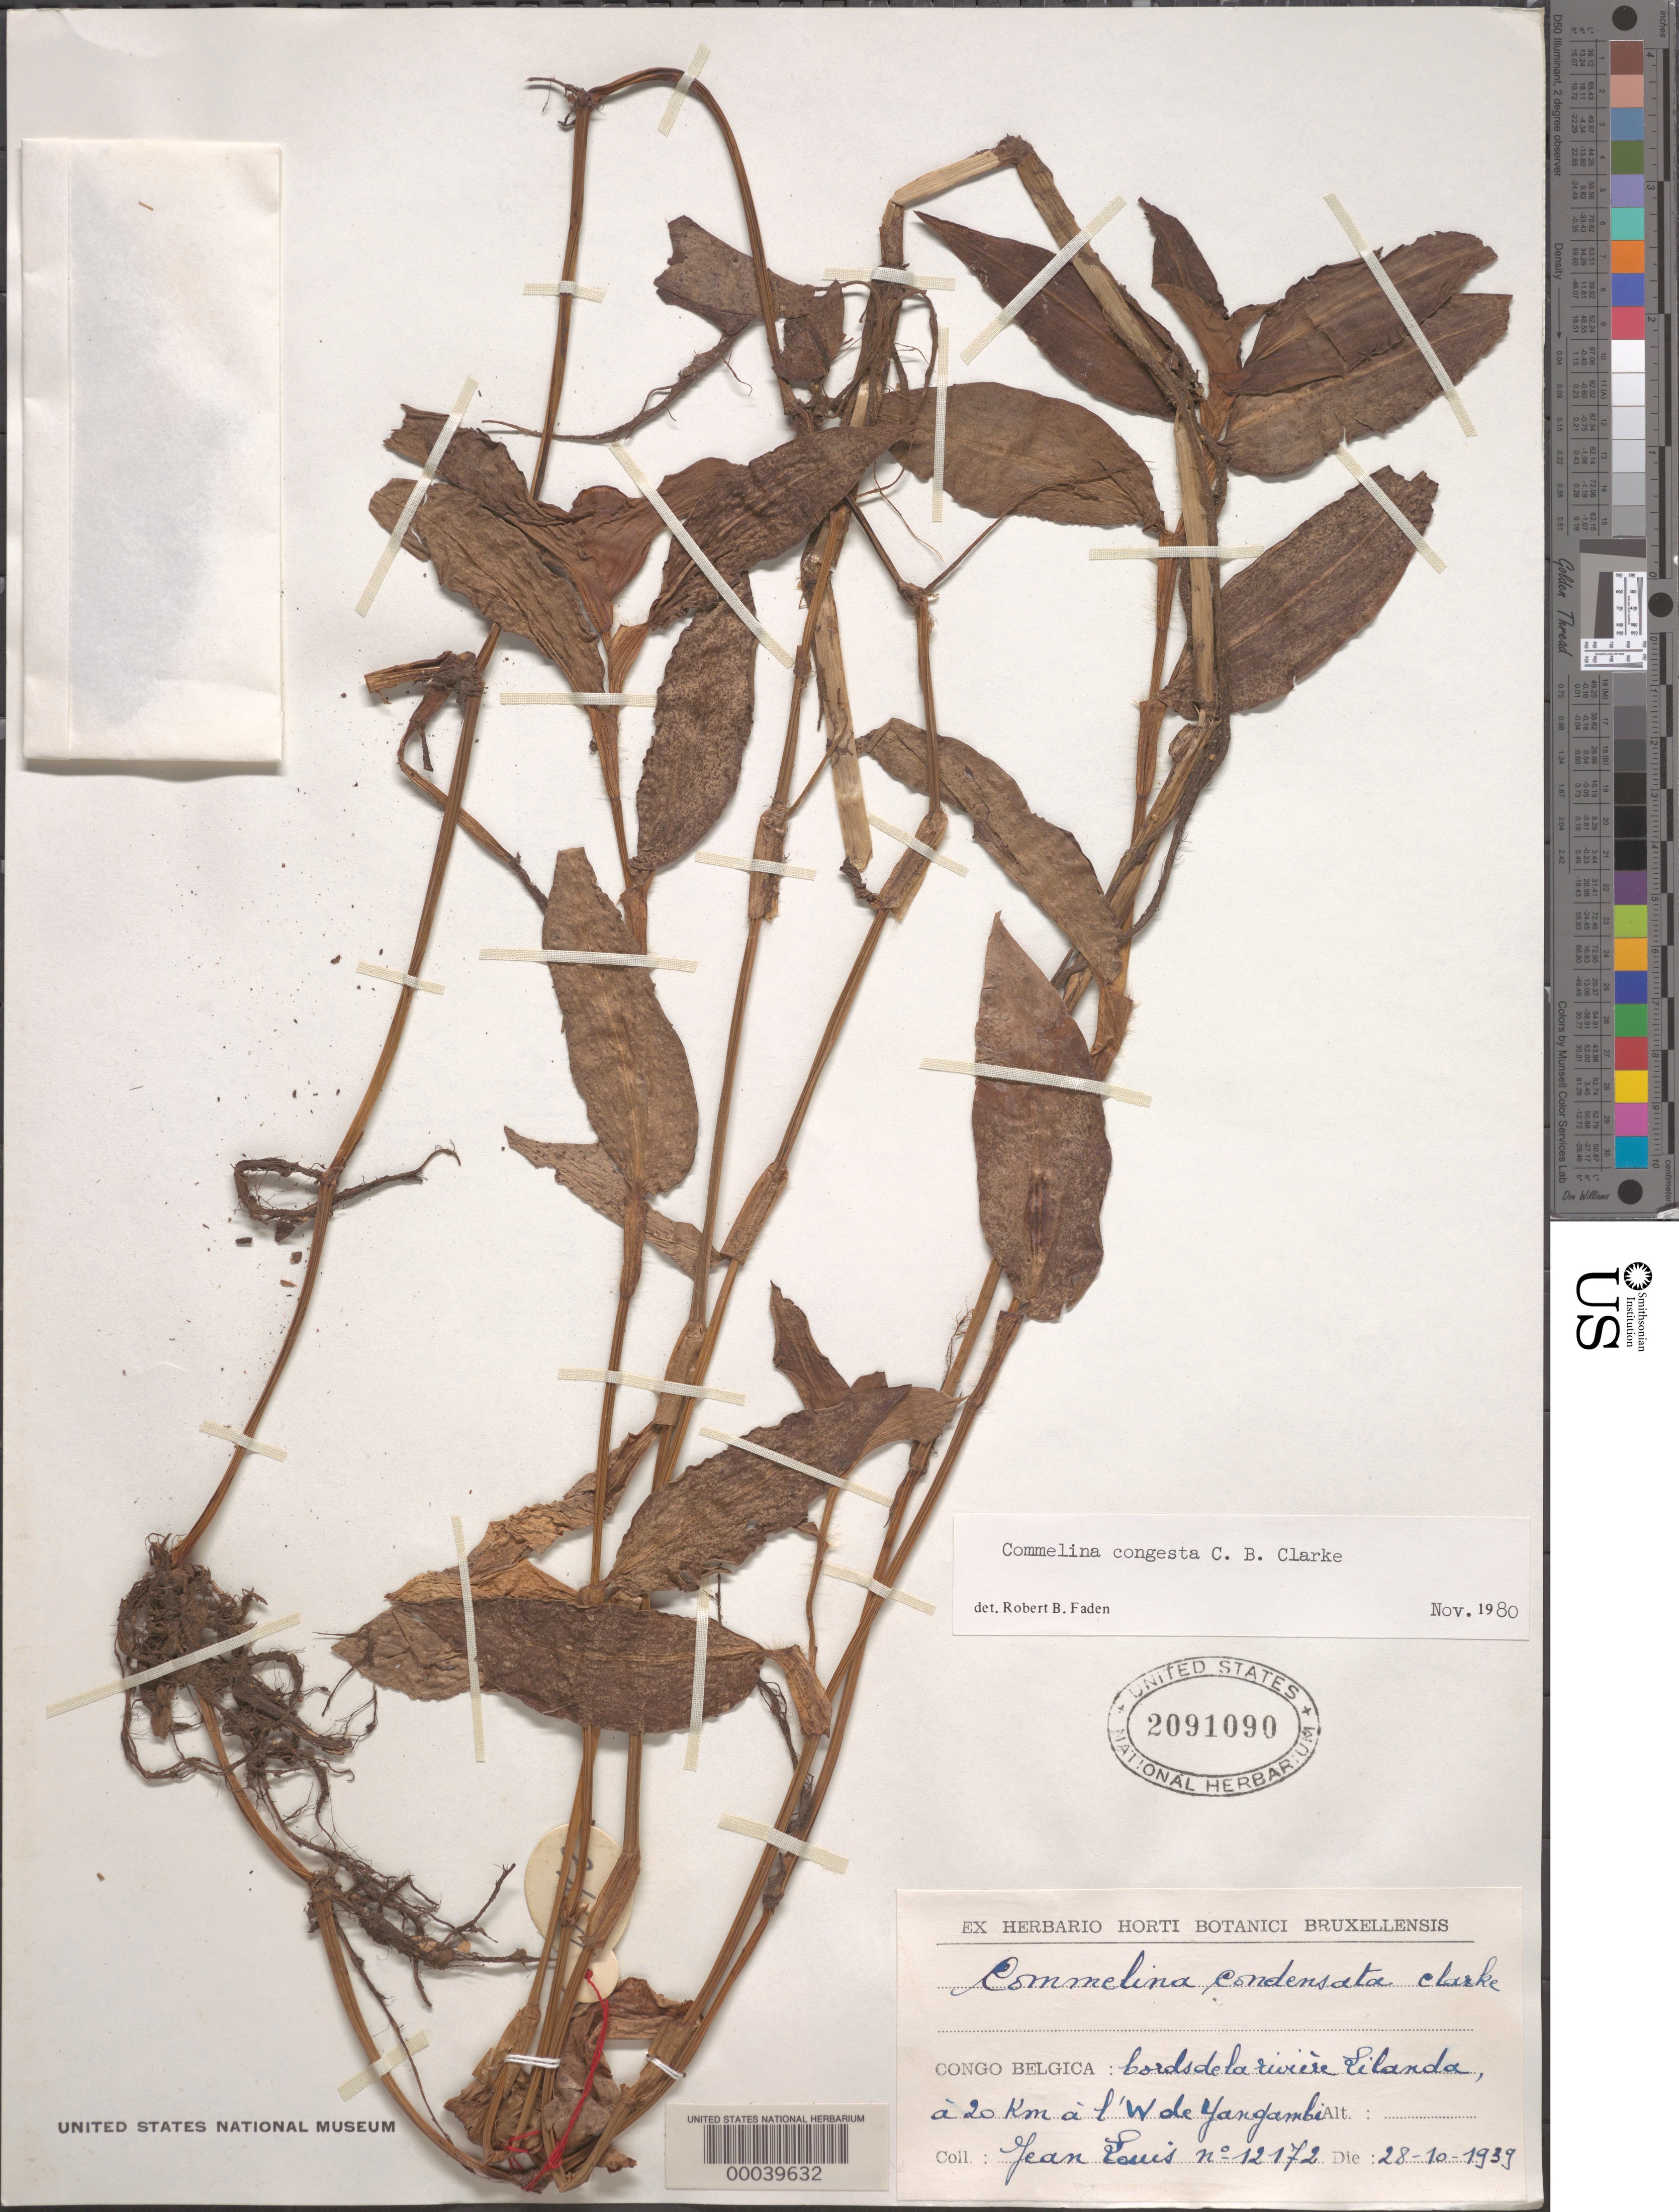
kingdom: Plantae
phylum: Tracheophyta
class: Liliopsida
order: Commelinales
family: Commelinaceae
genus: Commelina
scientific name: Commelina congesta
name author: C.B. Clarke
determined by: Faden, Robert B., (US), Smithsonian Institution - National Museum of Natural History (UNITED STATES)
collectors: J. Louis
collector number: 12172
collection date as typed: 28 Oct 1939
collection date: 1939-10-28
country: Congo, Democratic Republic of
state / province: Tshopo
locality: Lilanda river, w of yangambi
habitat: Rivers edge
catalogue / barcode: US 2091090